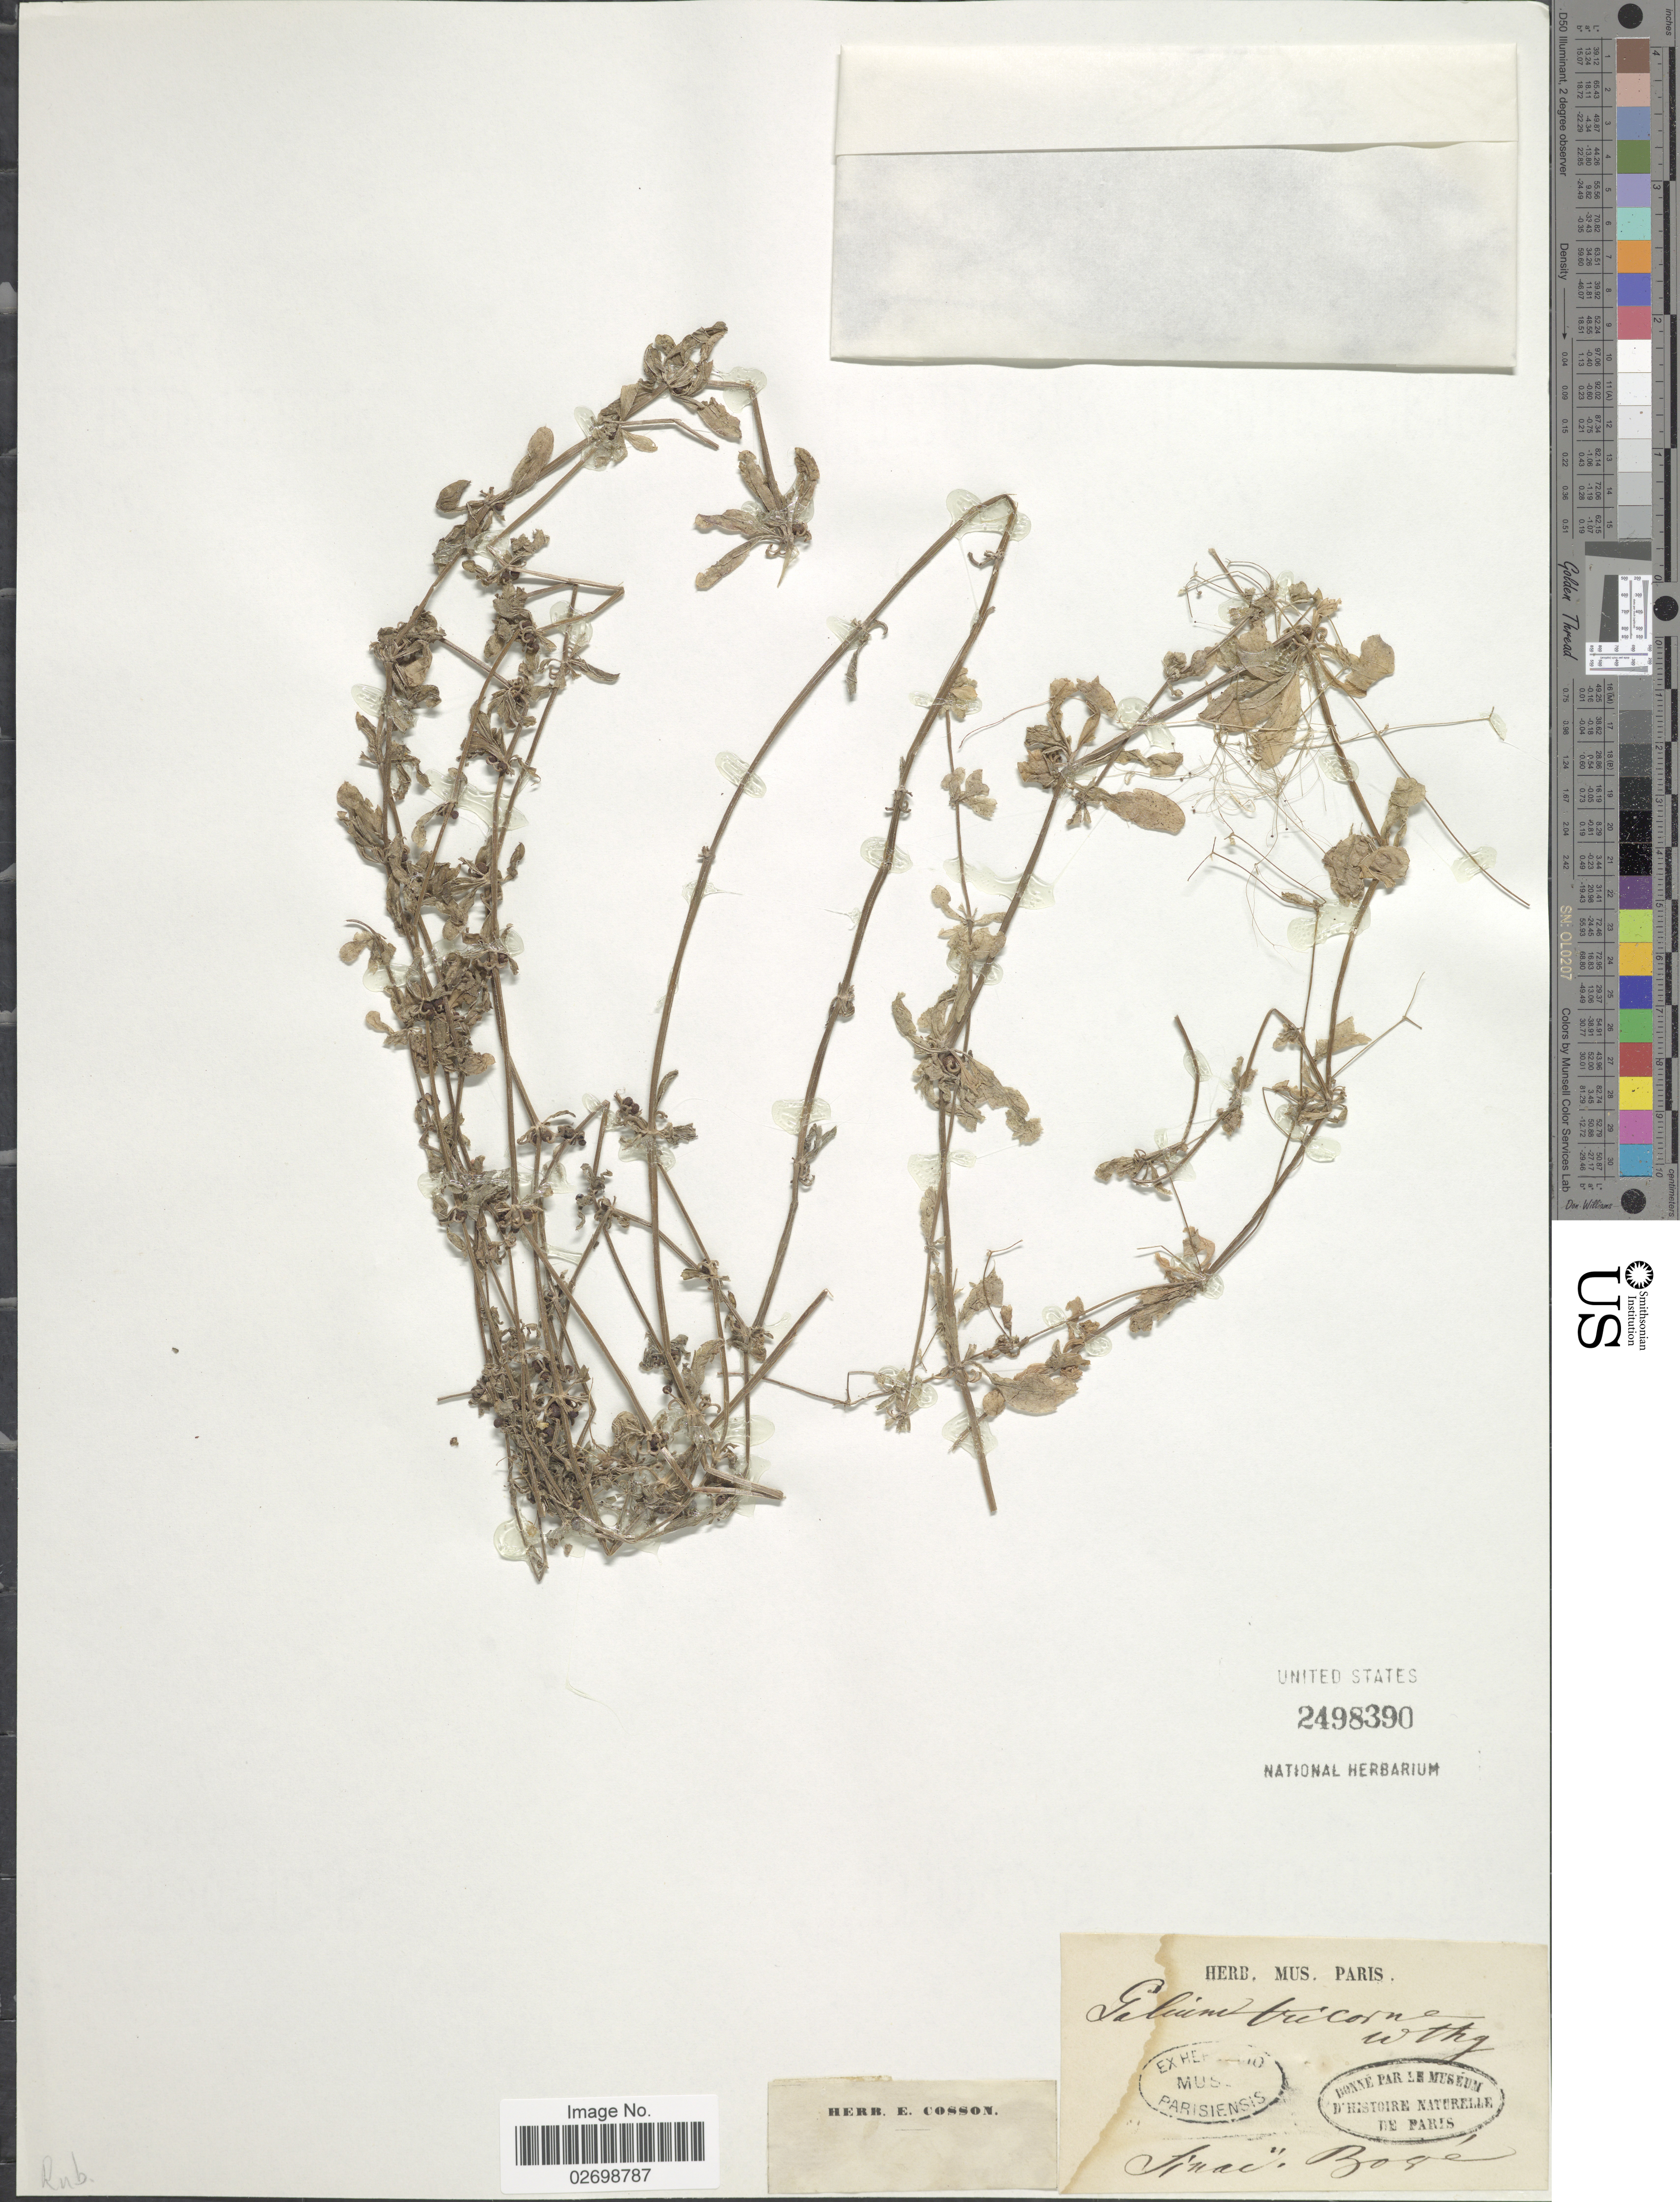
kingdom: Plantae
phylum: Tracheophyta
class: Magnoliopsida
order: Gentianales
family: Rubiaceae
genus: Galium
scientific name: Galium tricornutum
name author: Dandy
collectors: ex herb. Mus. Paris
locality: Sinae, Boge [interpreted]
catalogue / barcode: US 2498390